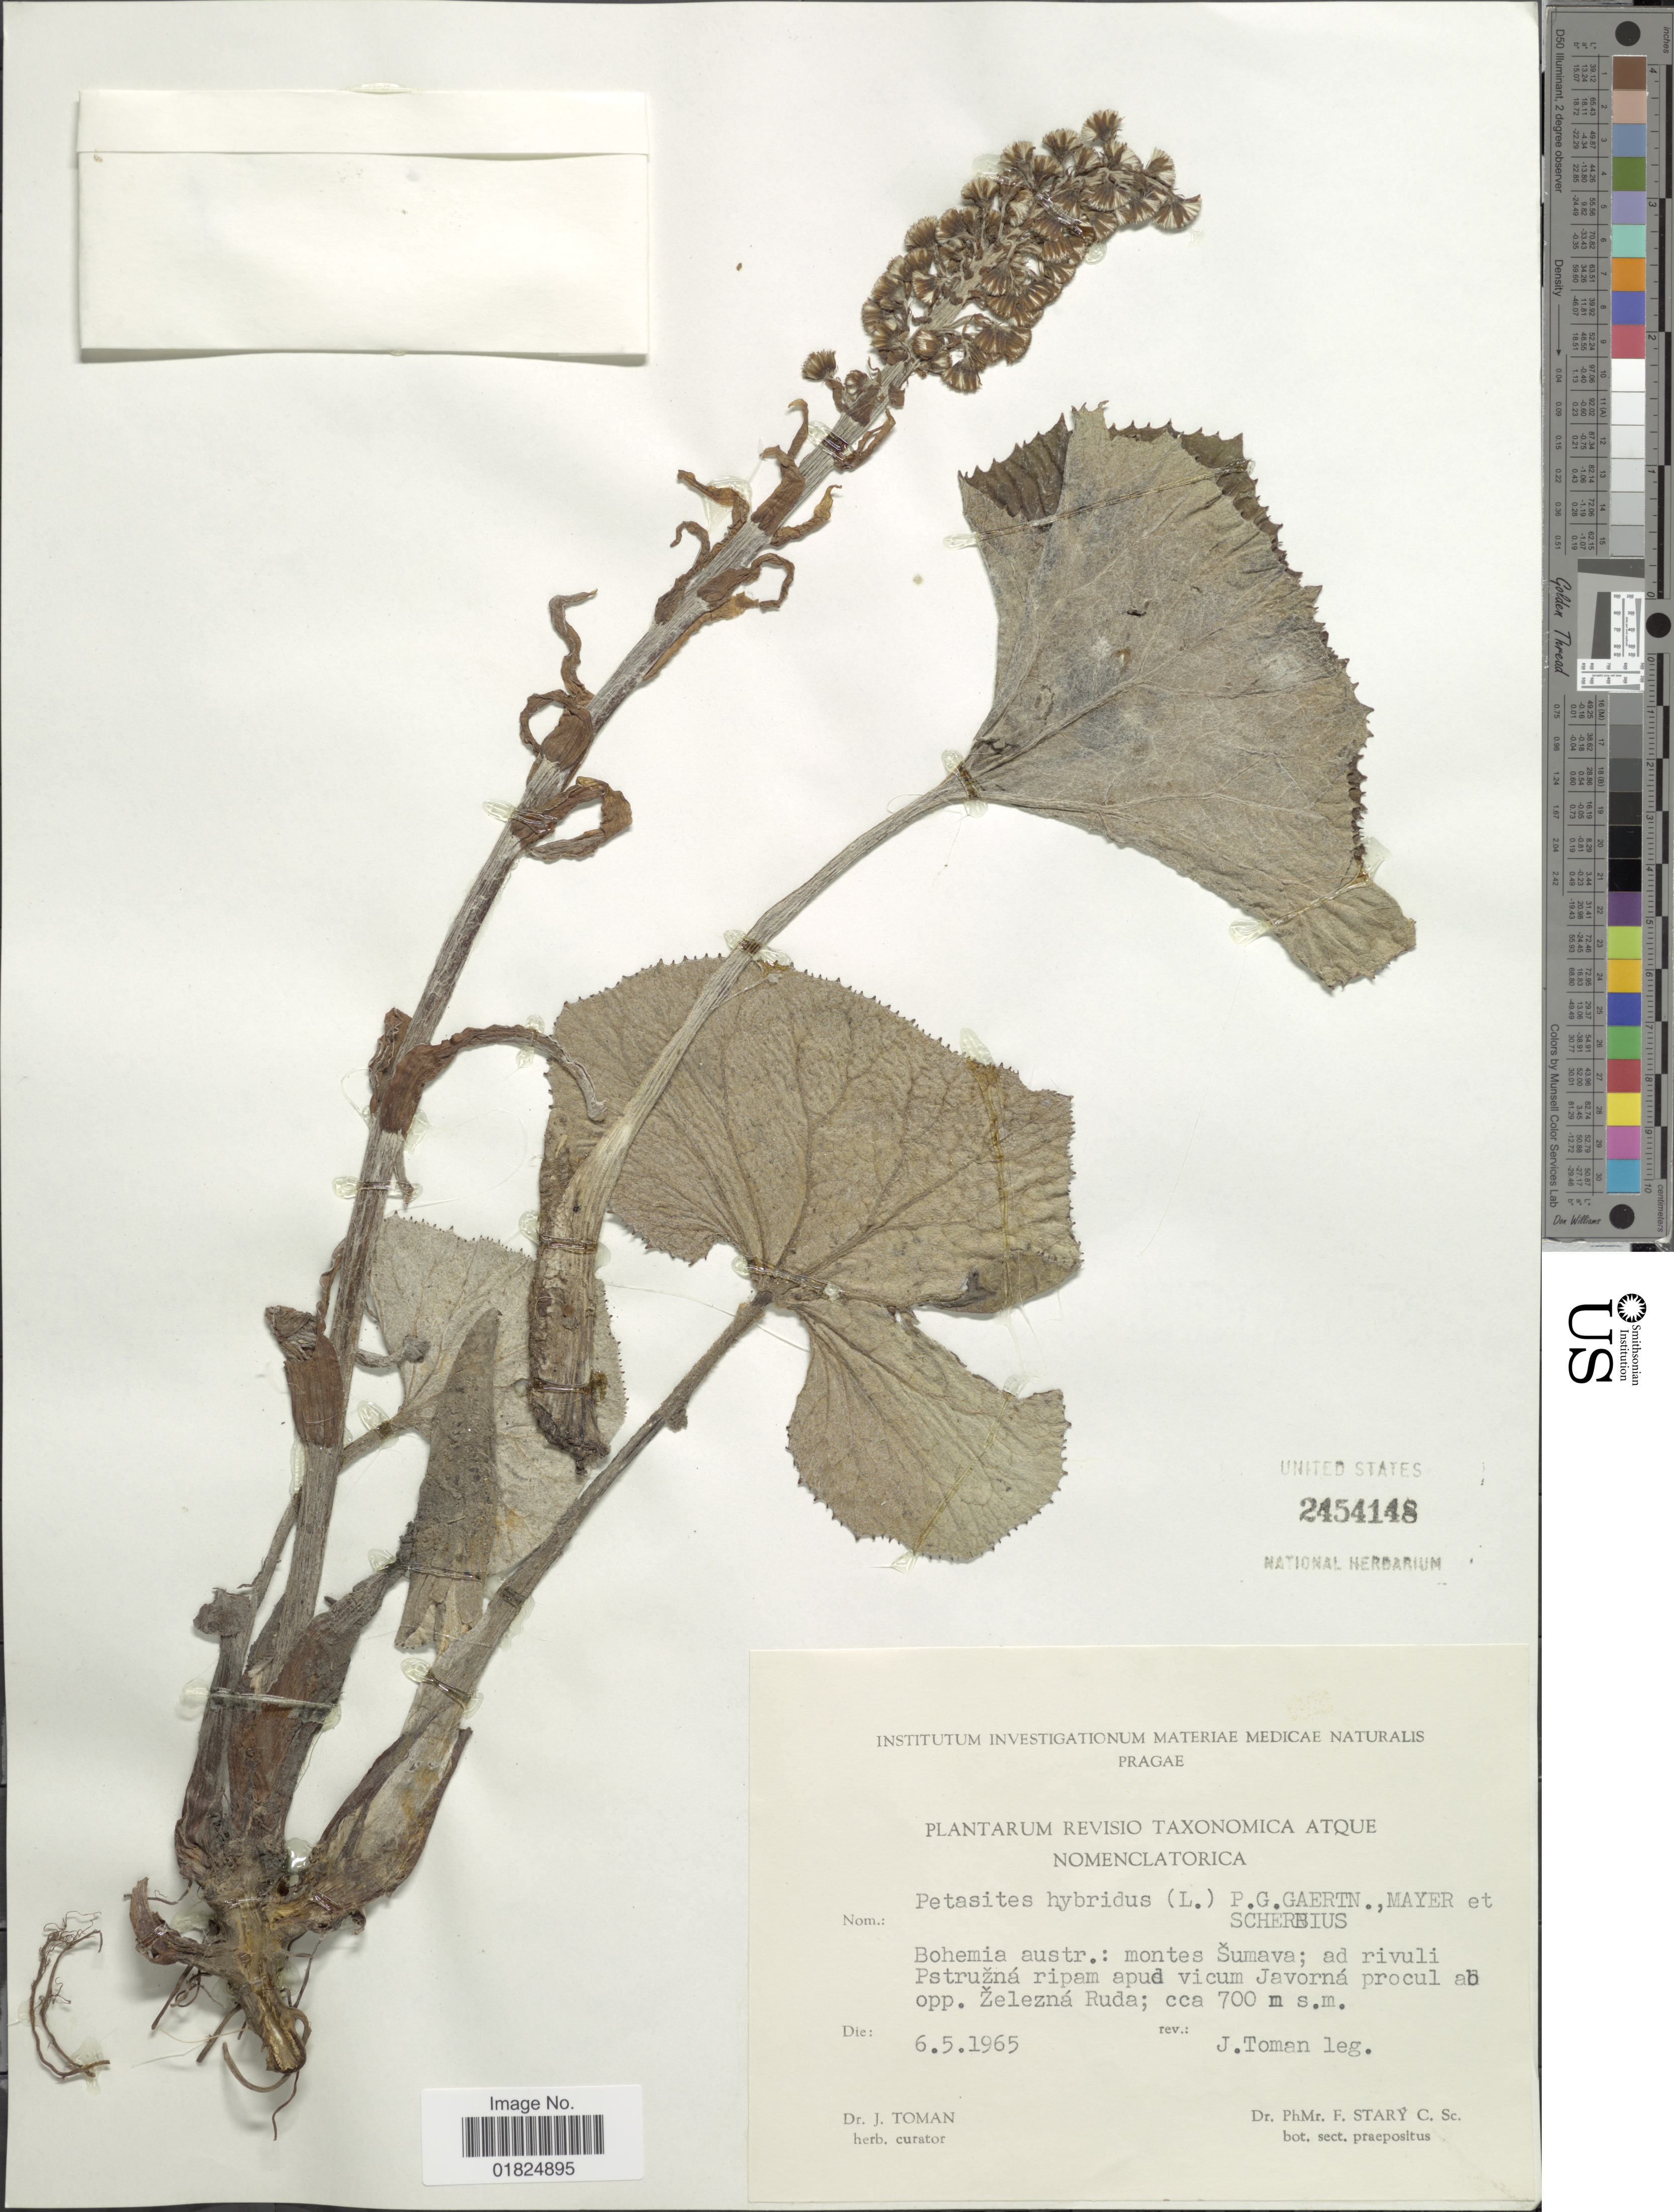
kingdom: Plantae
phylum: Tracheophyta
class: Magnoliopsida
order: Asterales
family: Asteraceae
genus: Petasites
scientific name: Petasites hybridus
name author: (L.) G. Gaertn. et al.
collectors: J. Toman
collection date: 1965-05-06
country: Czechia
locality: Bohemia austr.: montes Sumava; ad rivuli Pstruzna ripam apud vicum Javorna procul ab opp. Zelezna Ruda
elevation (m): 700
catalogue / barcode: US 2454148